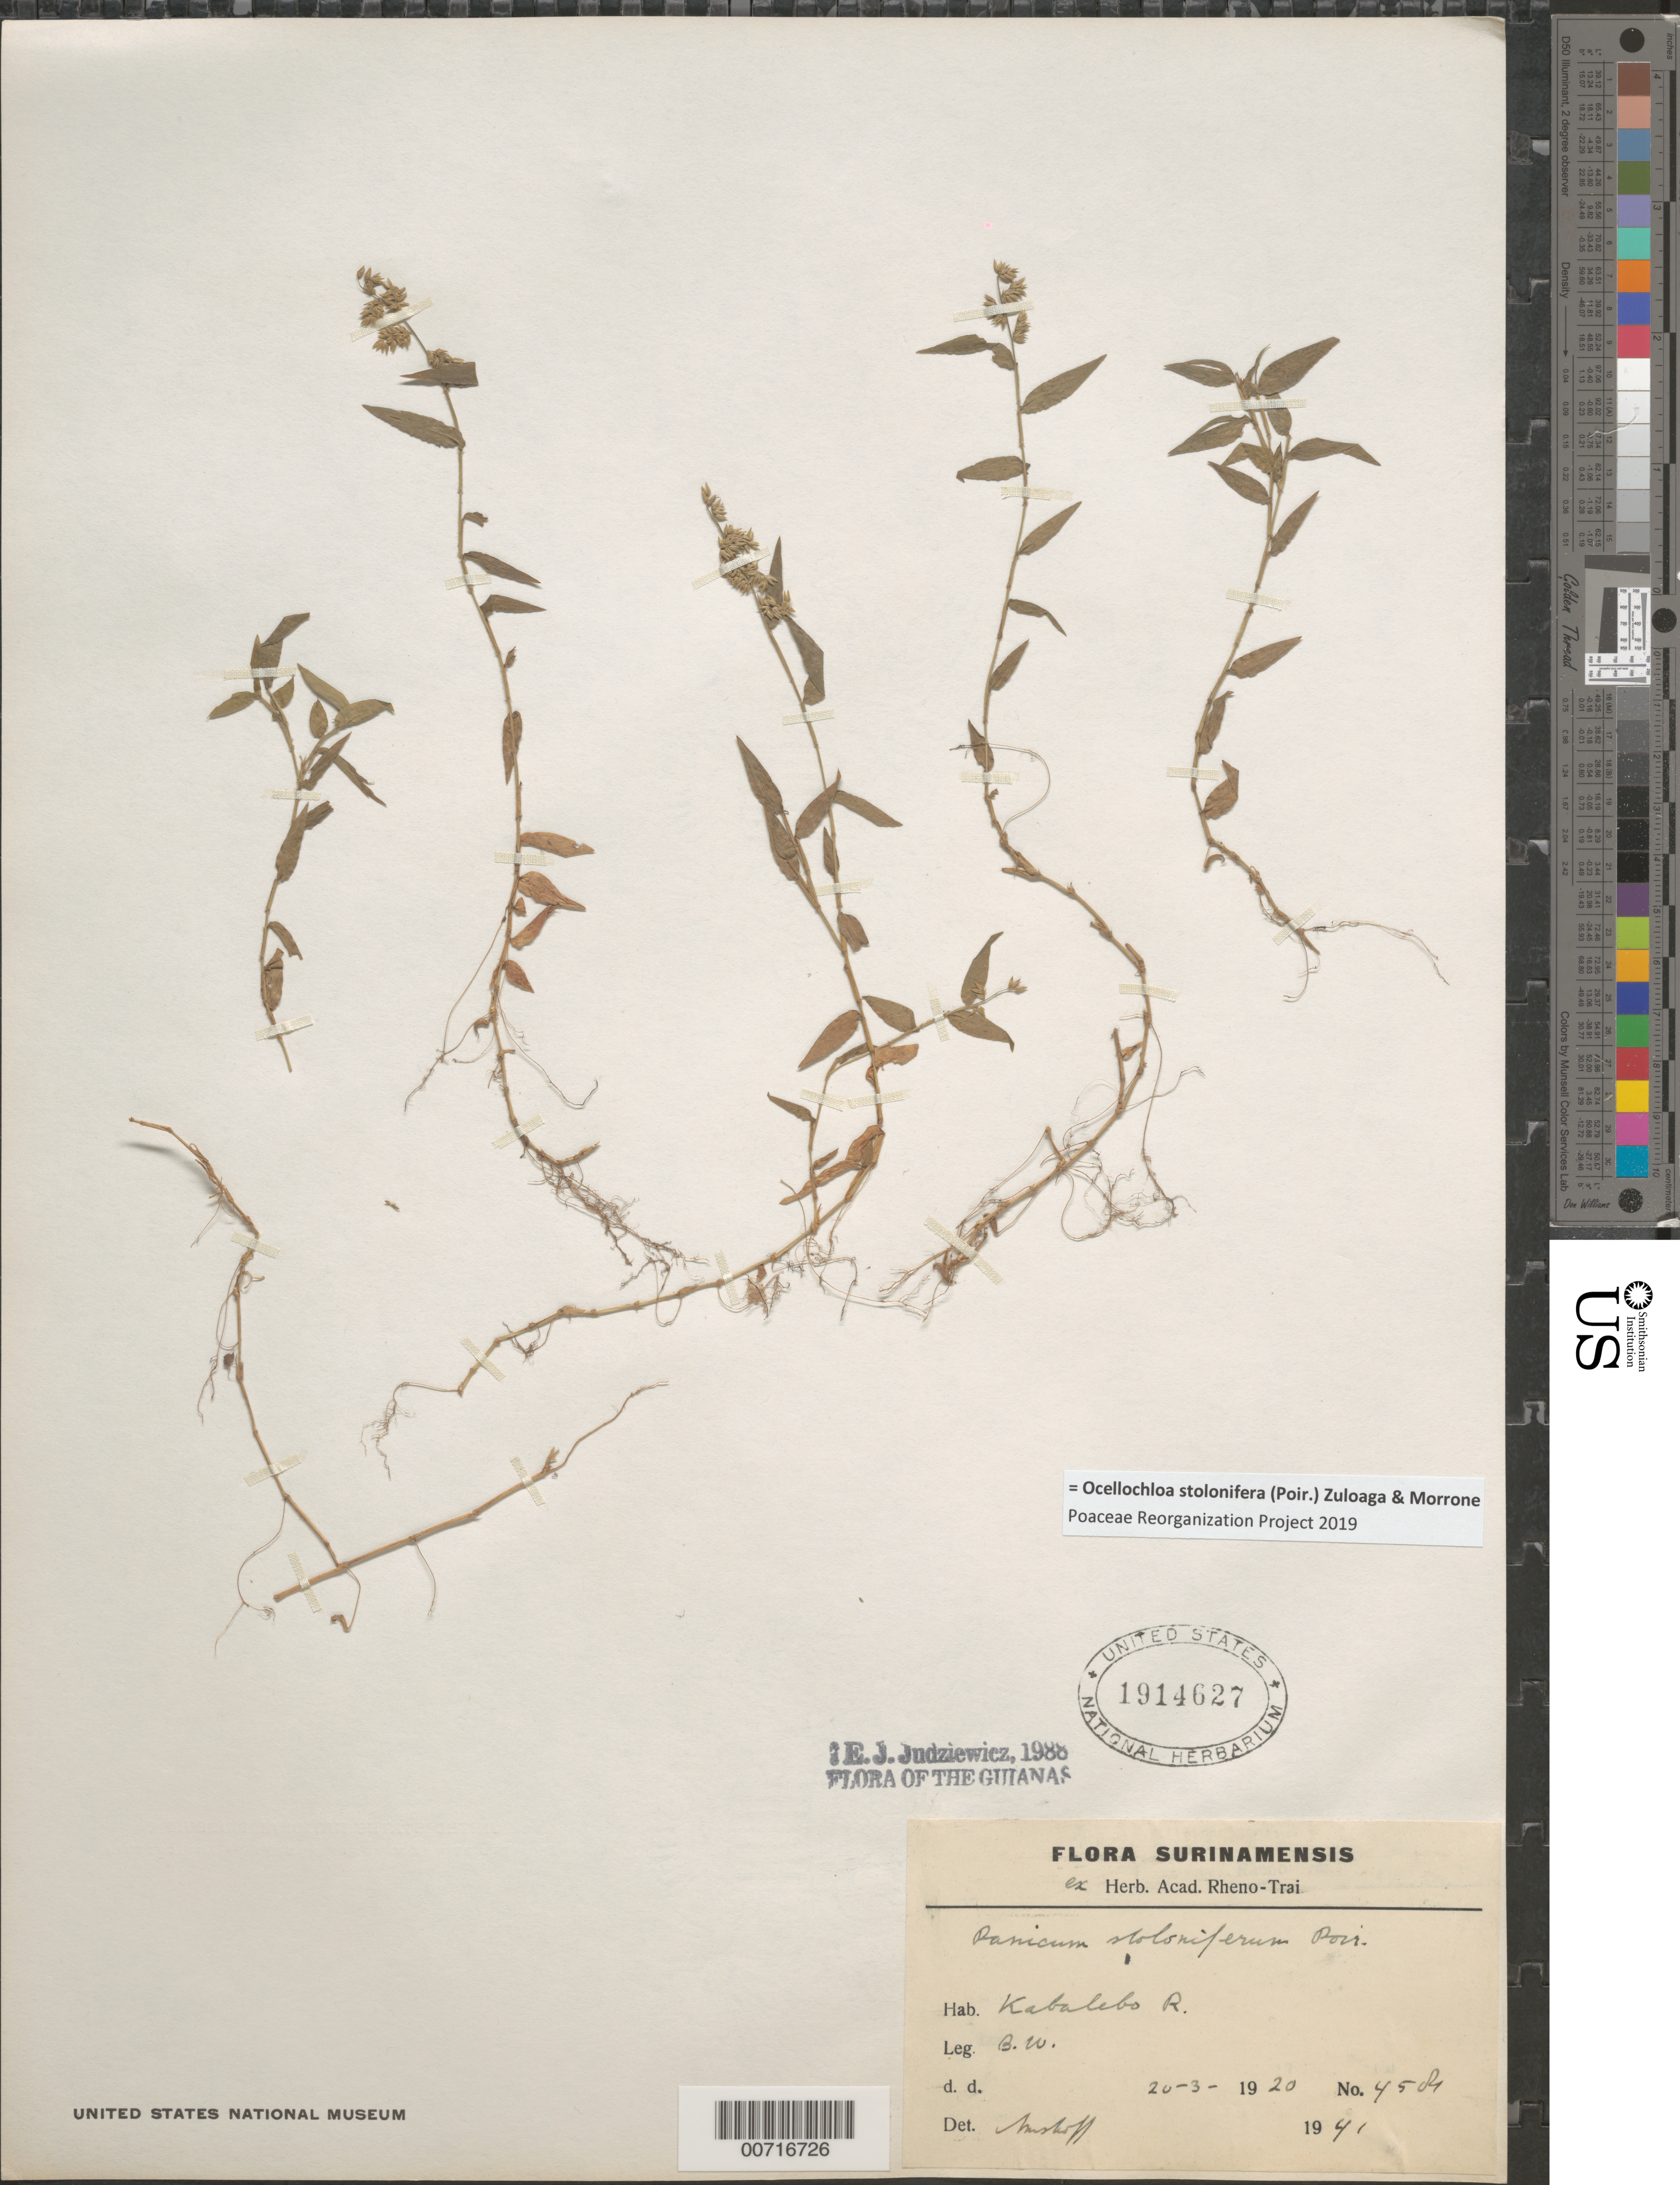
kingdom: Plantae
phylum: Tracheophyta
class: Liliopsida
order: Poales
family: Poaceae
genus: Panicum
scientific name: Panicum stoloniferum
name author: Poir.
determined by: Amshoff, G. J. H.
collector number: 4584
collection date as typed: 20-Mar-20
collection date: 1920-03-20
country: Suriname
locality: Kabalebo R.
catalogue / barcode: US 1914627